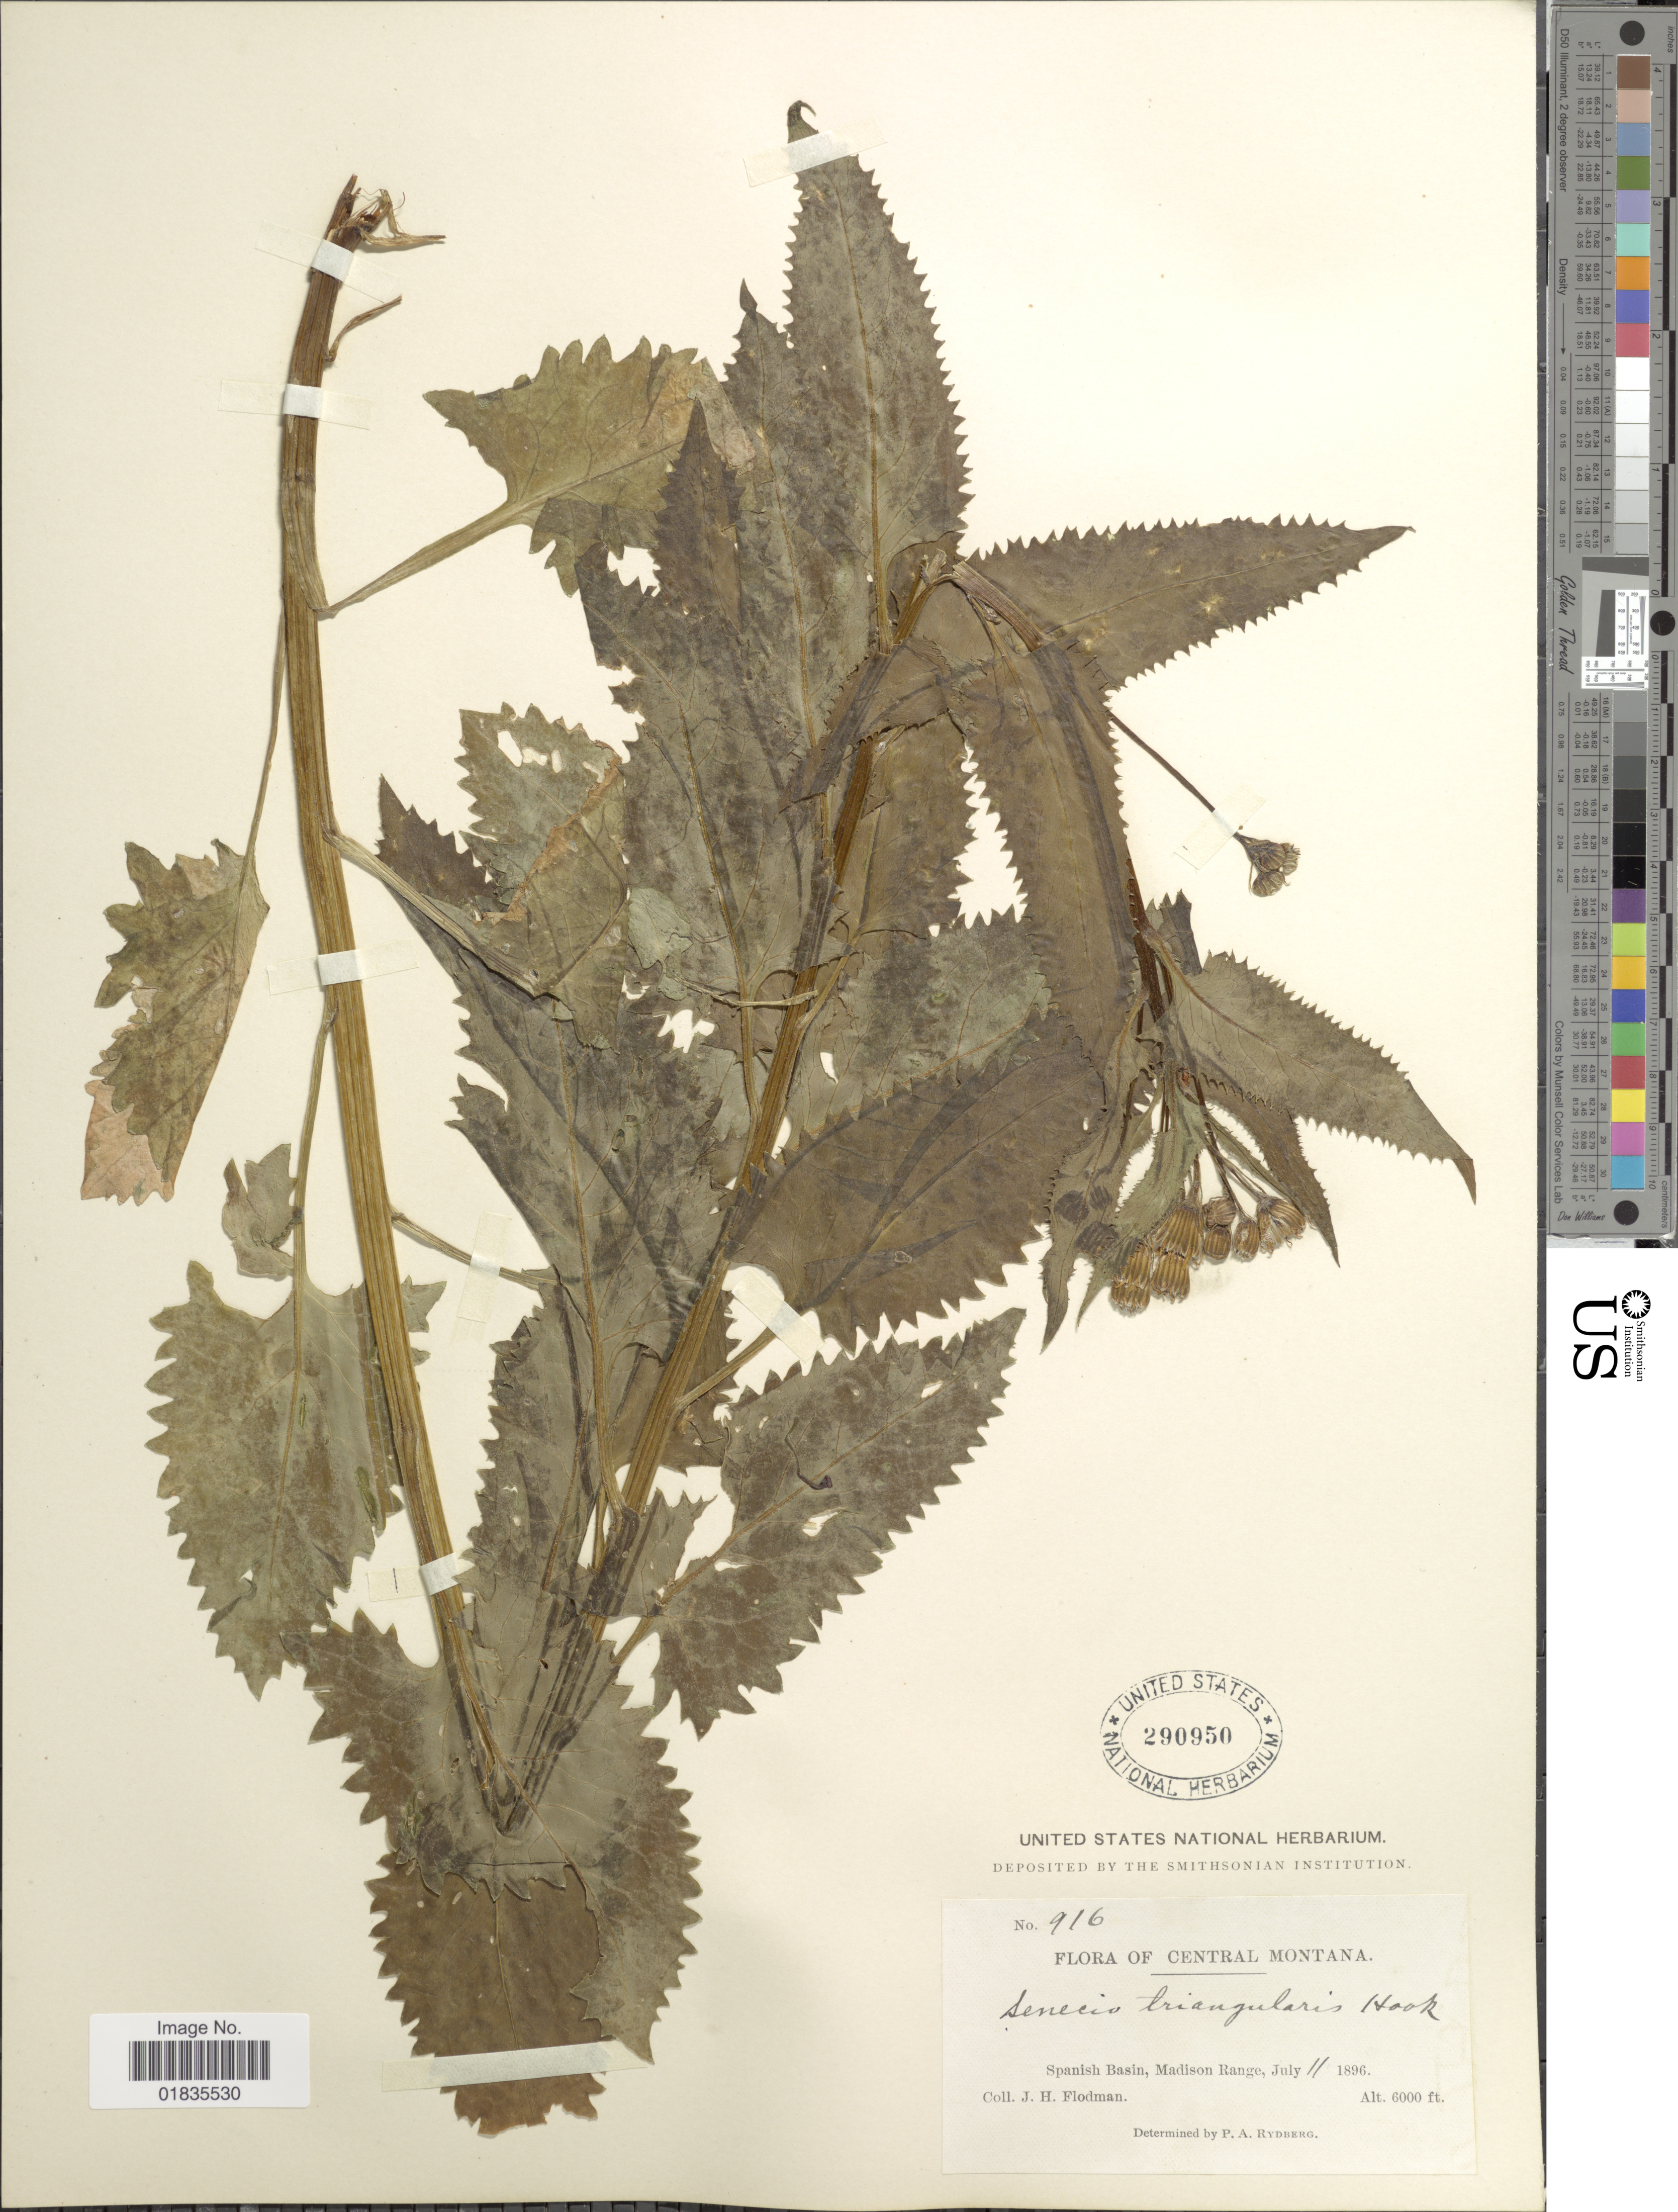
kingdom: Plantae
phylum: Tracheophyta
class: Magnoliopsida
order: Asterales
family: Asteraceae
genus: Senecio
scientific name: Senecio triangularis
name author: Hook.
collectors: J. Flodman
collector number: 916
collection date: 1896-07-11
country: United States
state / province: Montana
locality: Central Montana, Spanish Basin, Madison Range.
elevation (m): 1829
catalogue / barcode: US 290950